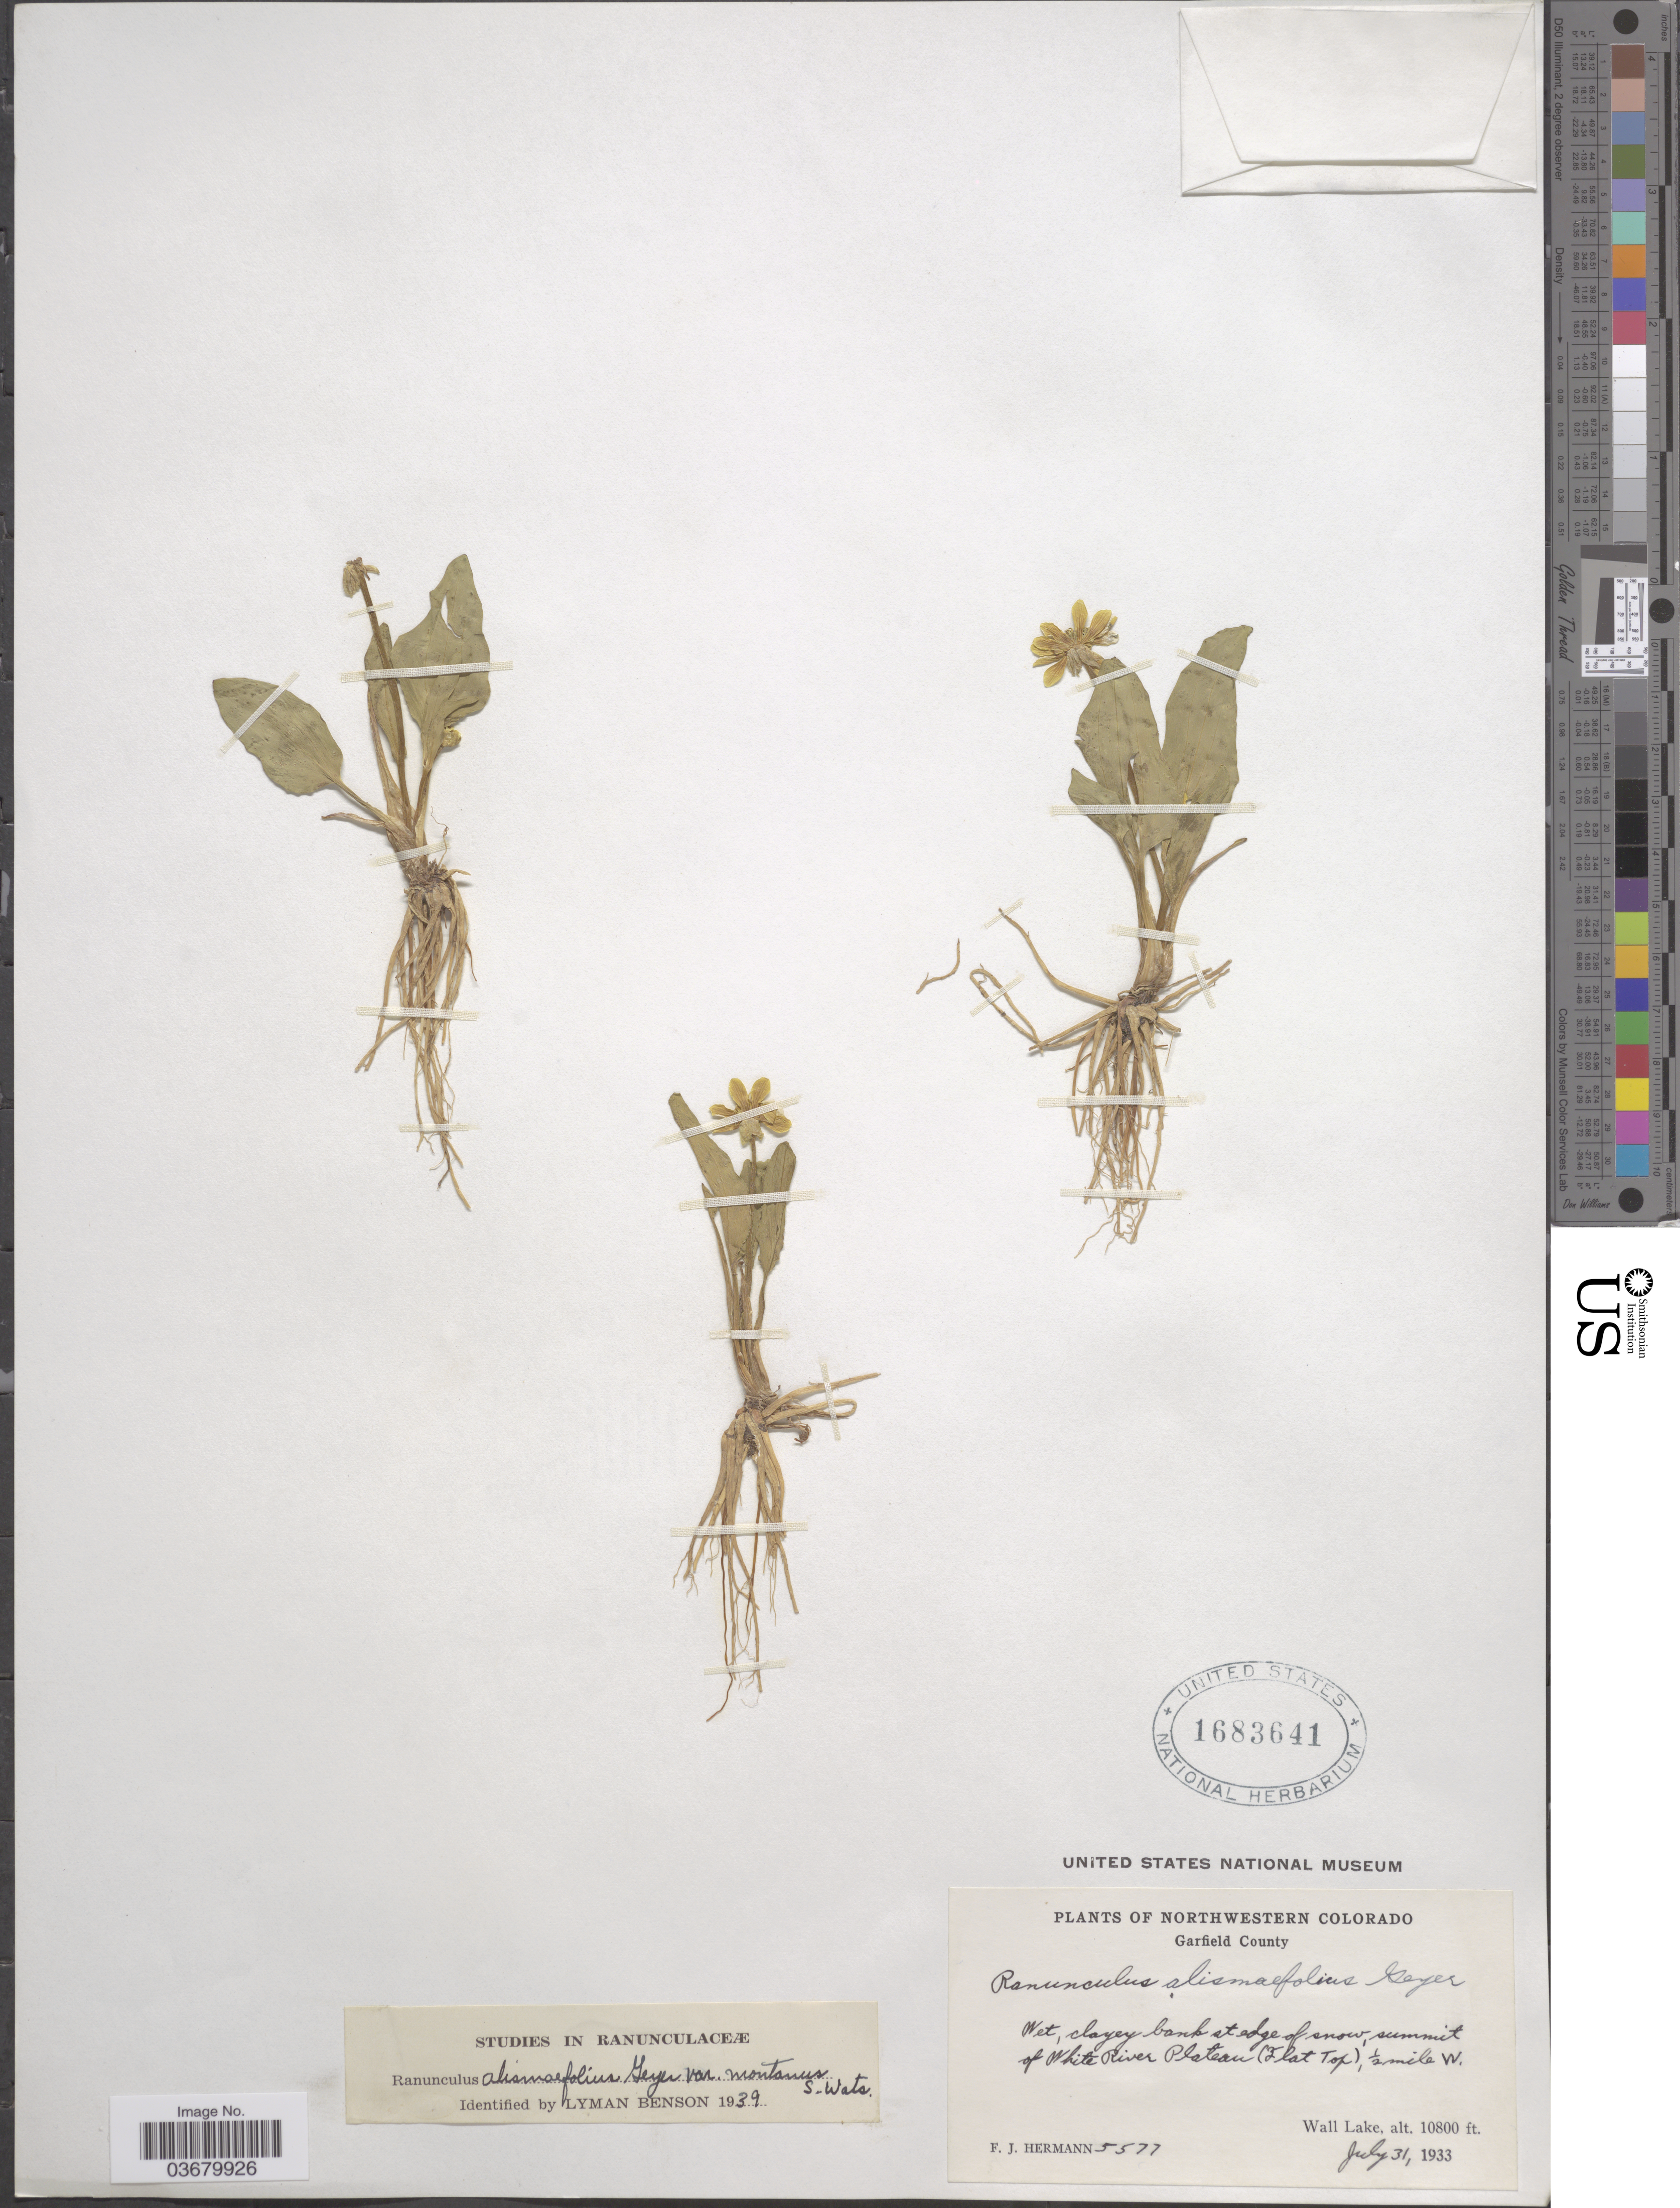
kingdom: Plantae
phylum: Tracheophyta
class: Magnoliopsida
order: Ranunculales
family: Ranunculaceae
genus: Ranunculus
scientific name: Ranunculus alismifolius var. montanus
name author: S. Watson in C. King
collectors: F. J. Hermann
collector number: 5577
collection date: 1933-07-31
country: United States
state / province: Colorado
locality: Northwestern Colorado. Garfield County. Summit of White River Plateau (Flat Top), ½ mile W. Wall Lake.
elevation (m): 3292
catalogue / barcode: US 1683641